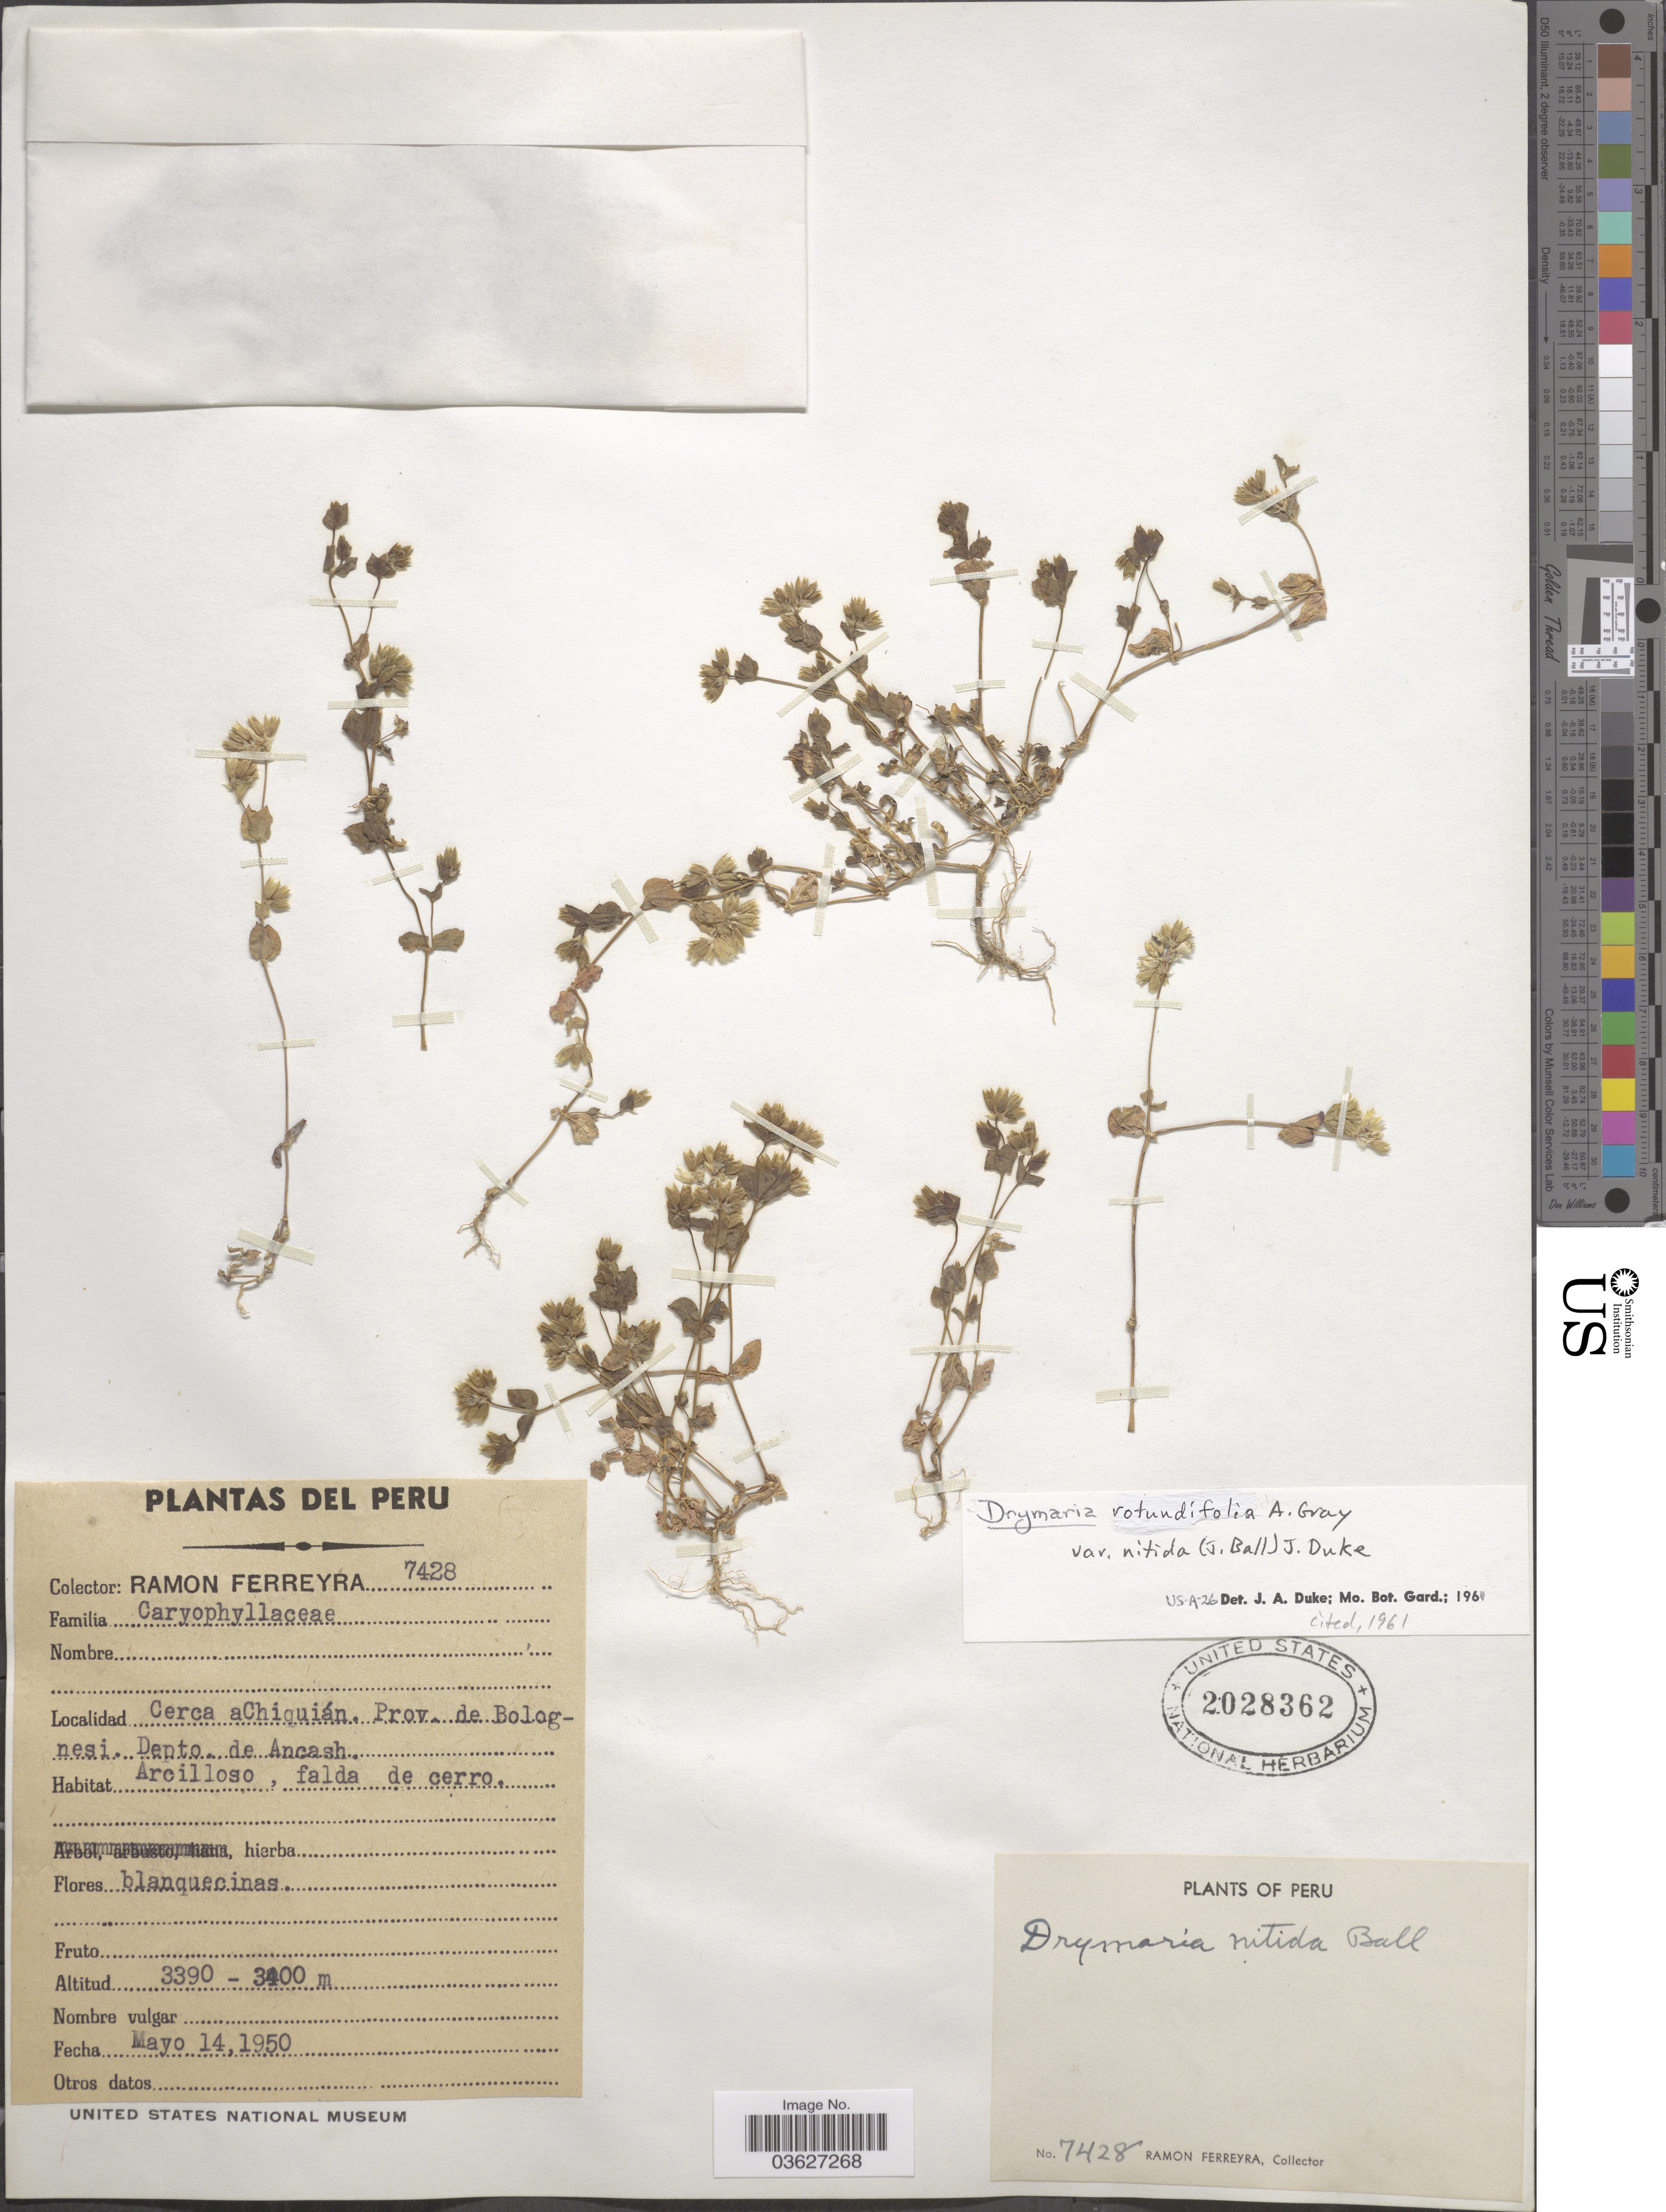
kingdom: Plantae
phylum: Tracheophyta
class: Magnoliopsida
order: Caryophyllales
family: Caryophyllaceae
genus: Drymaria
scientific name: Drymaria rotundifolia var. nitida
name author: (Ball) J.A. Duke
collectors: R. A. Ferreyra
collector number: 7428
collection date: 1950-05-14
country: Peru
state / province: Ancash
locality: Cerca a Chiquián. Prov. de Bolognesi. Depto. de Ancash.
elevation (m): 3390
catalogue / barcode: US 2028362